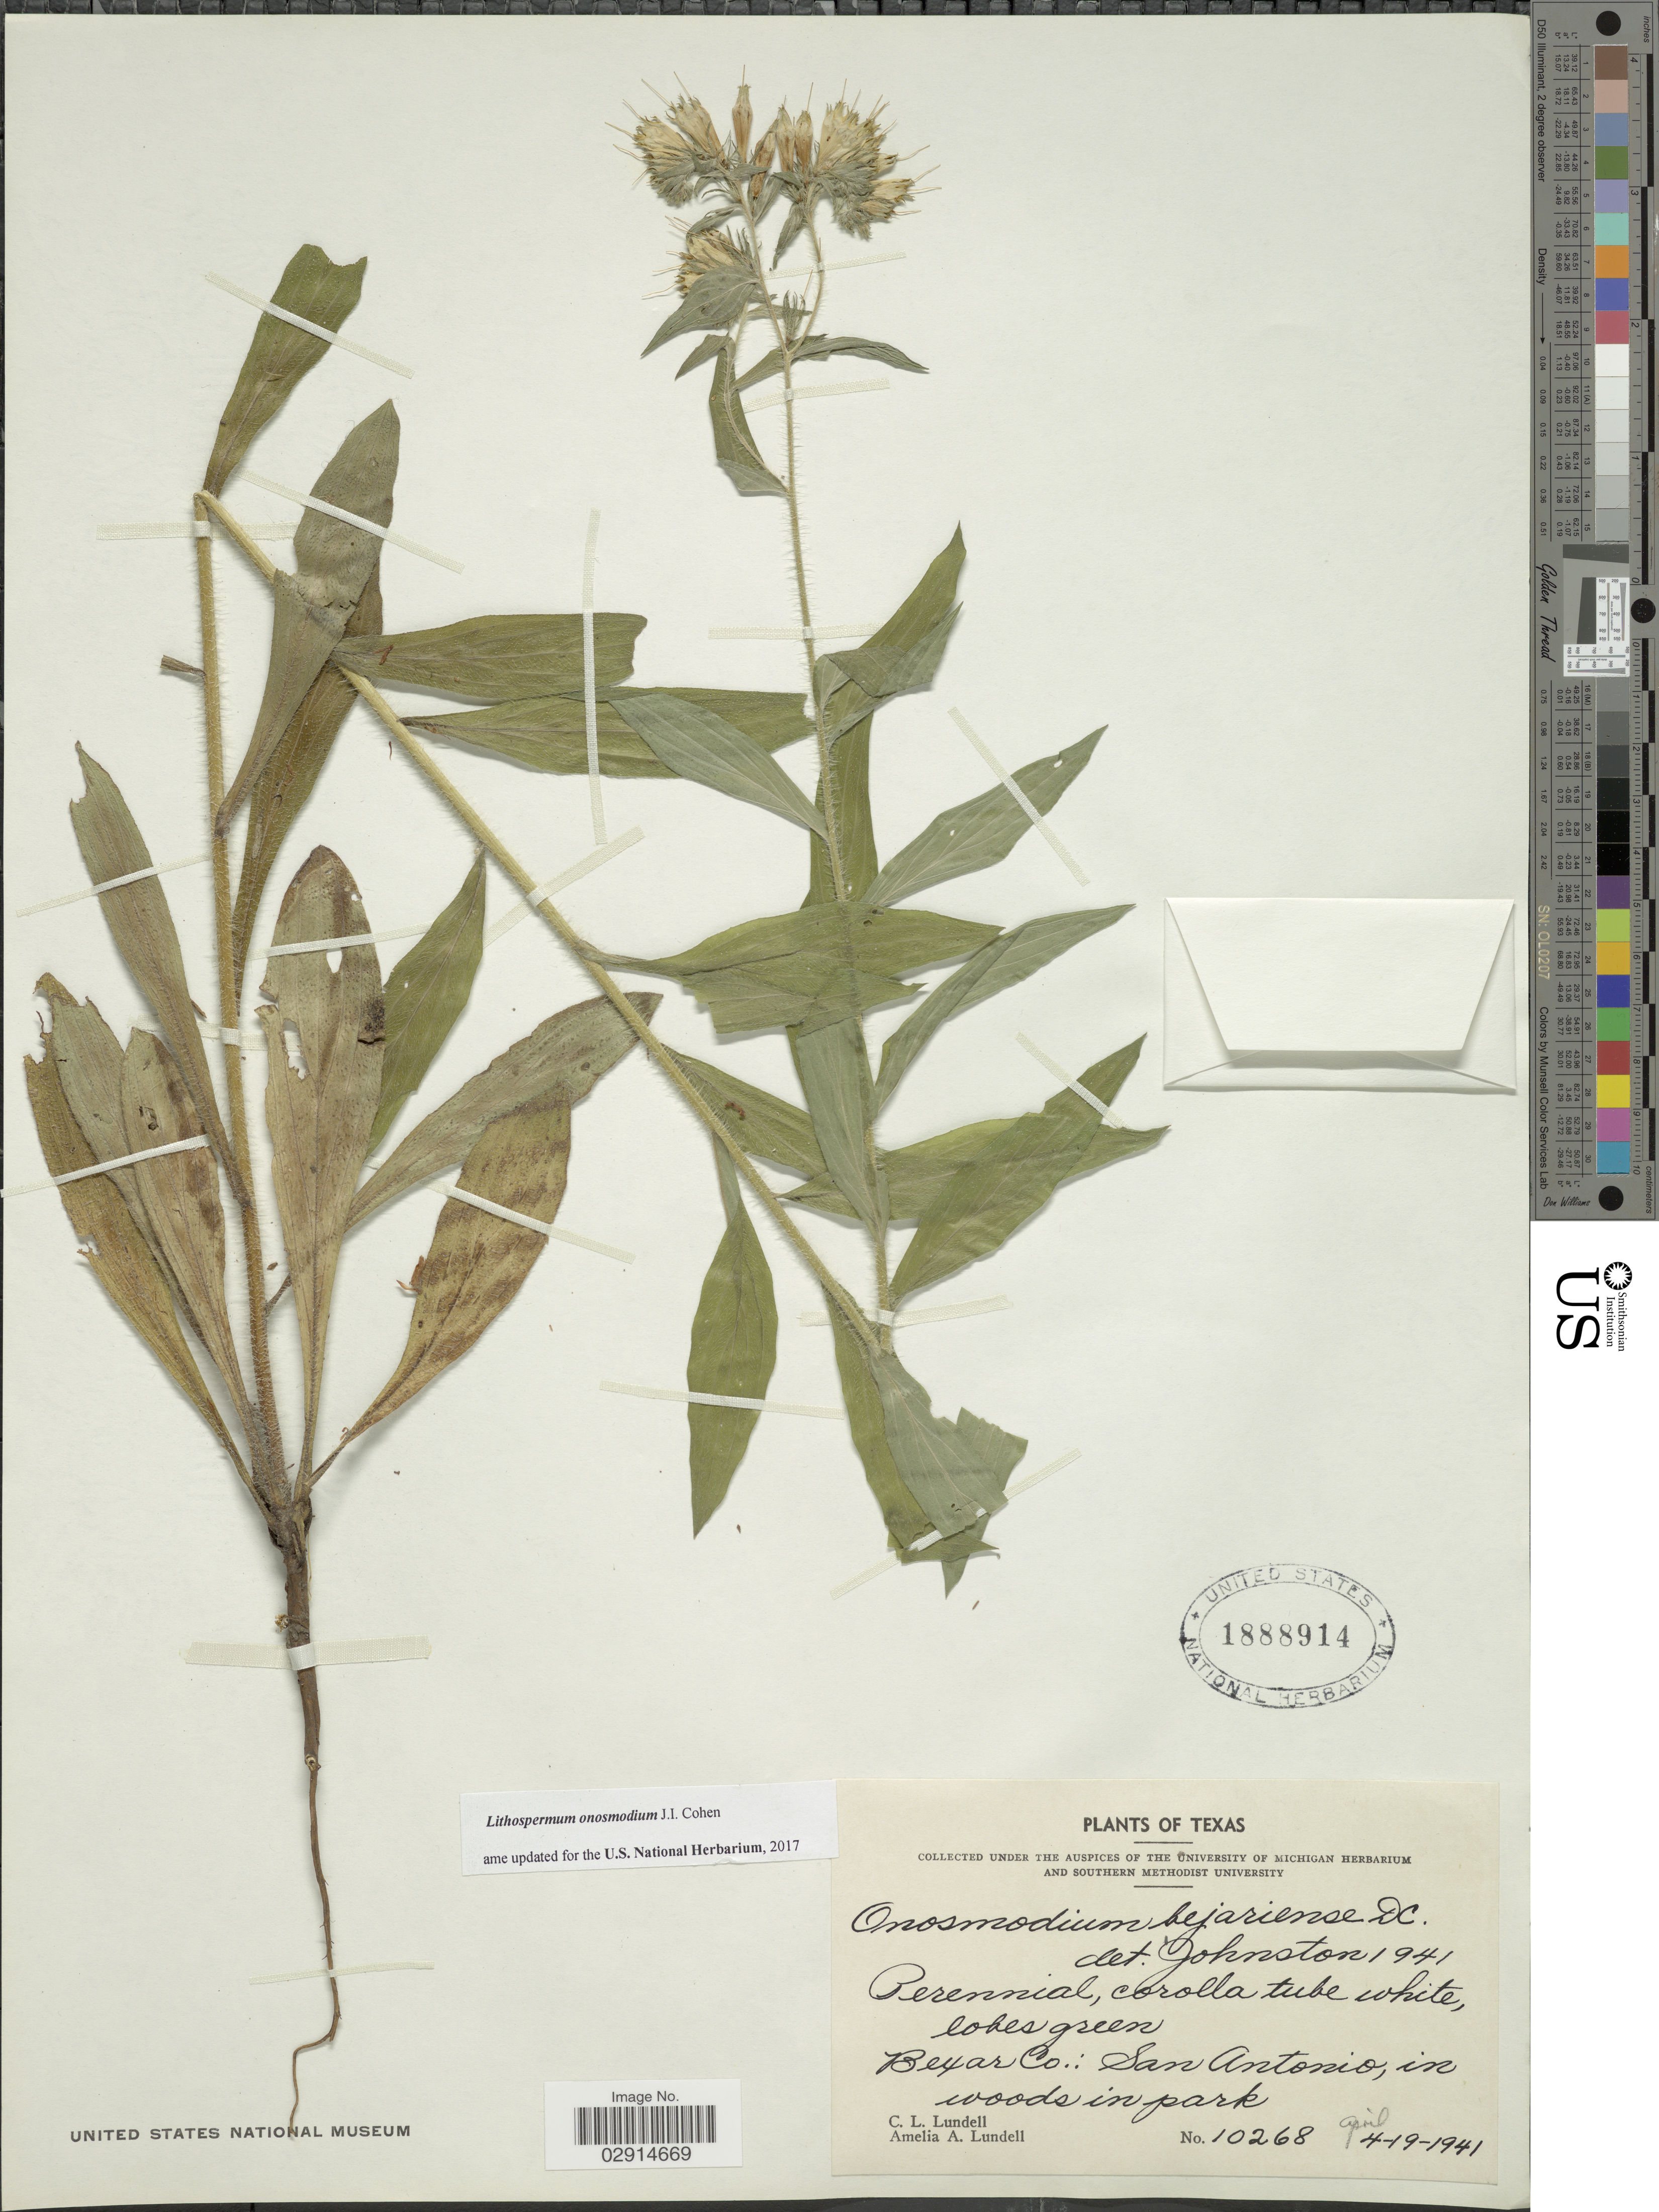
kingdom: Plantae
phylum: Tracheophyta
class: Magnoliopsida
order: Boraginales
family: Boraginaceae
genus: Lithospermum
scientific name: Lithospermum onosmodium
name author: Cohen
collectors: C. L. Lundell & A. A. Lundell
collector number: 10268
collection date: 1941-04-19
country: United States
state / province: Texas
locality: Bexar Co., San Antonio, in woods in park.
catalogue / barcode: US 1888914